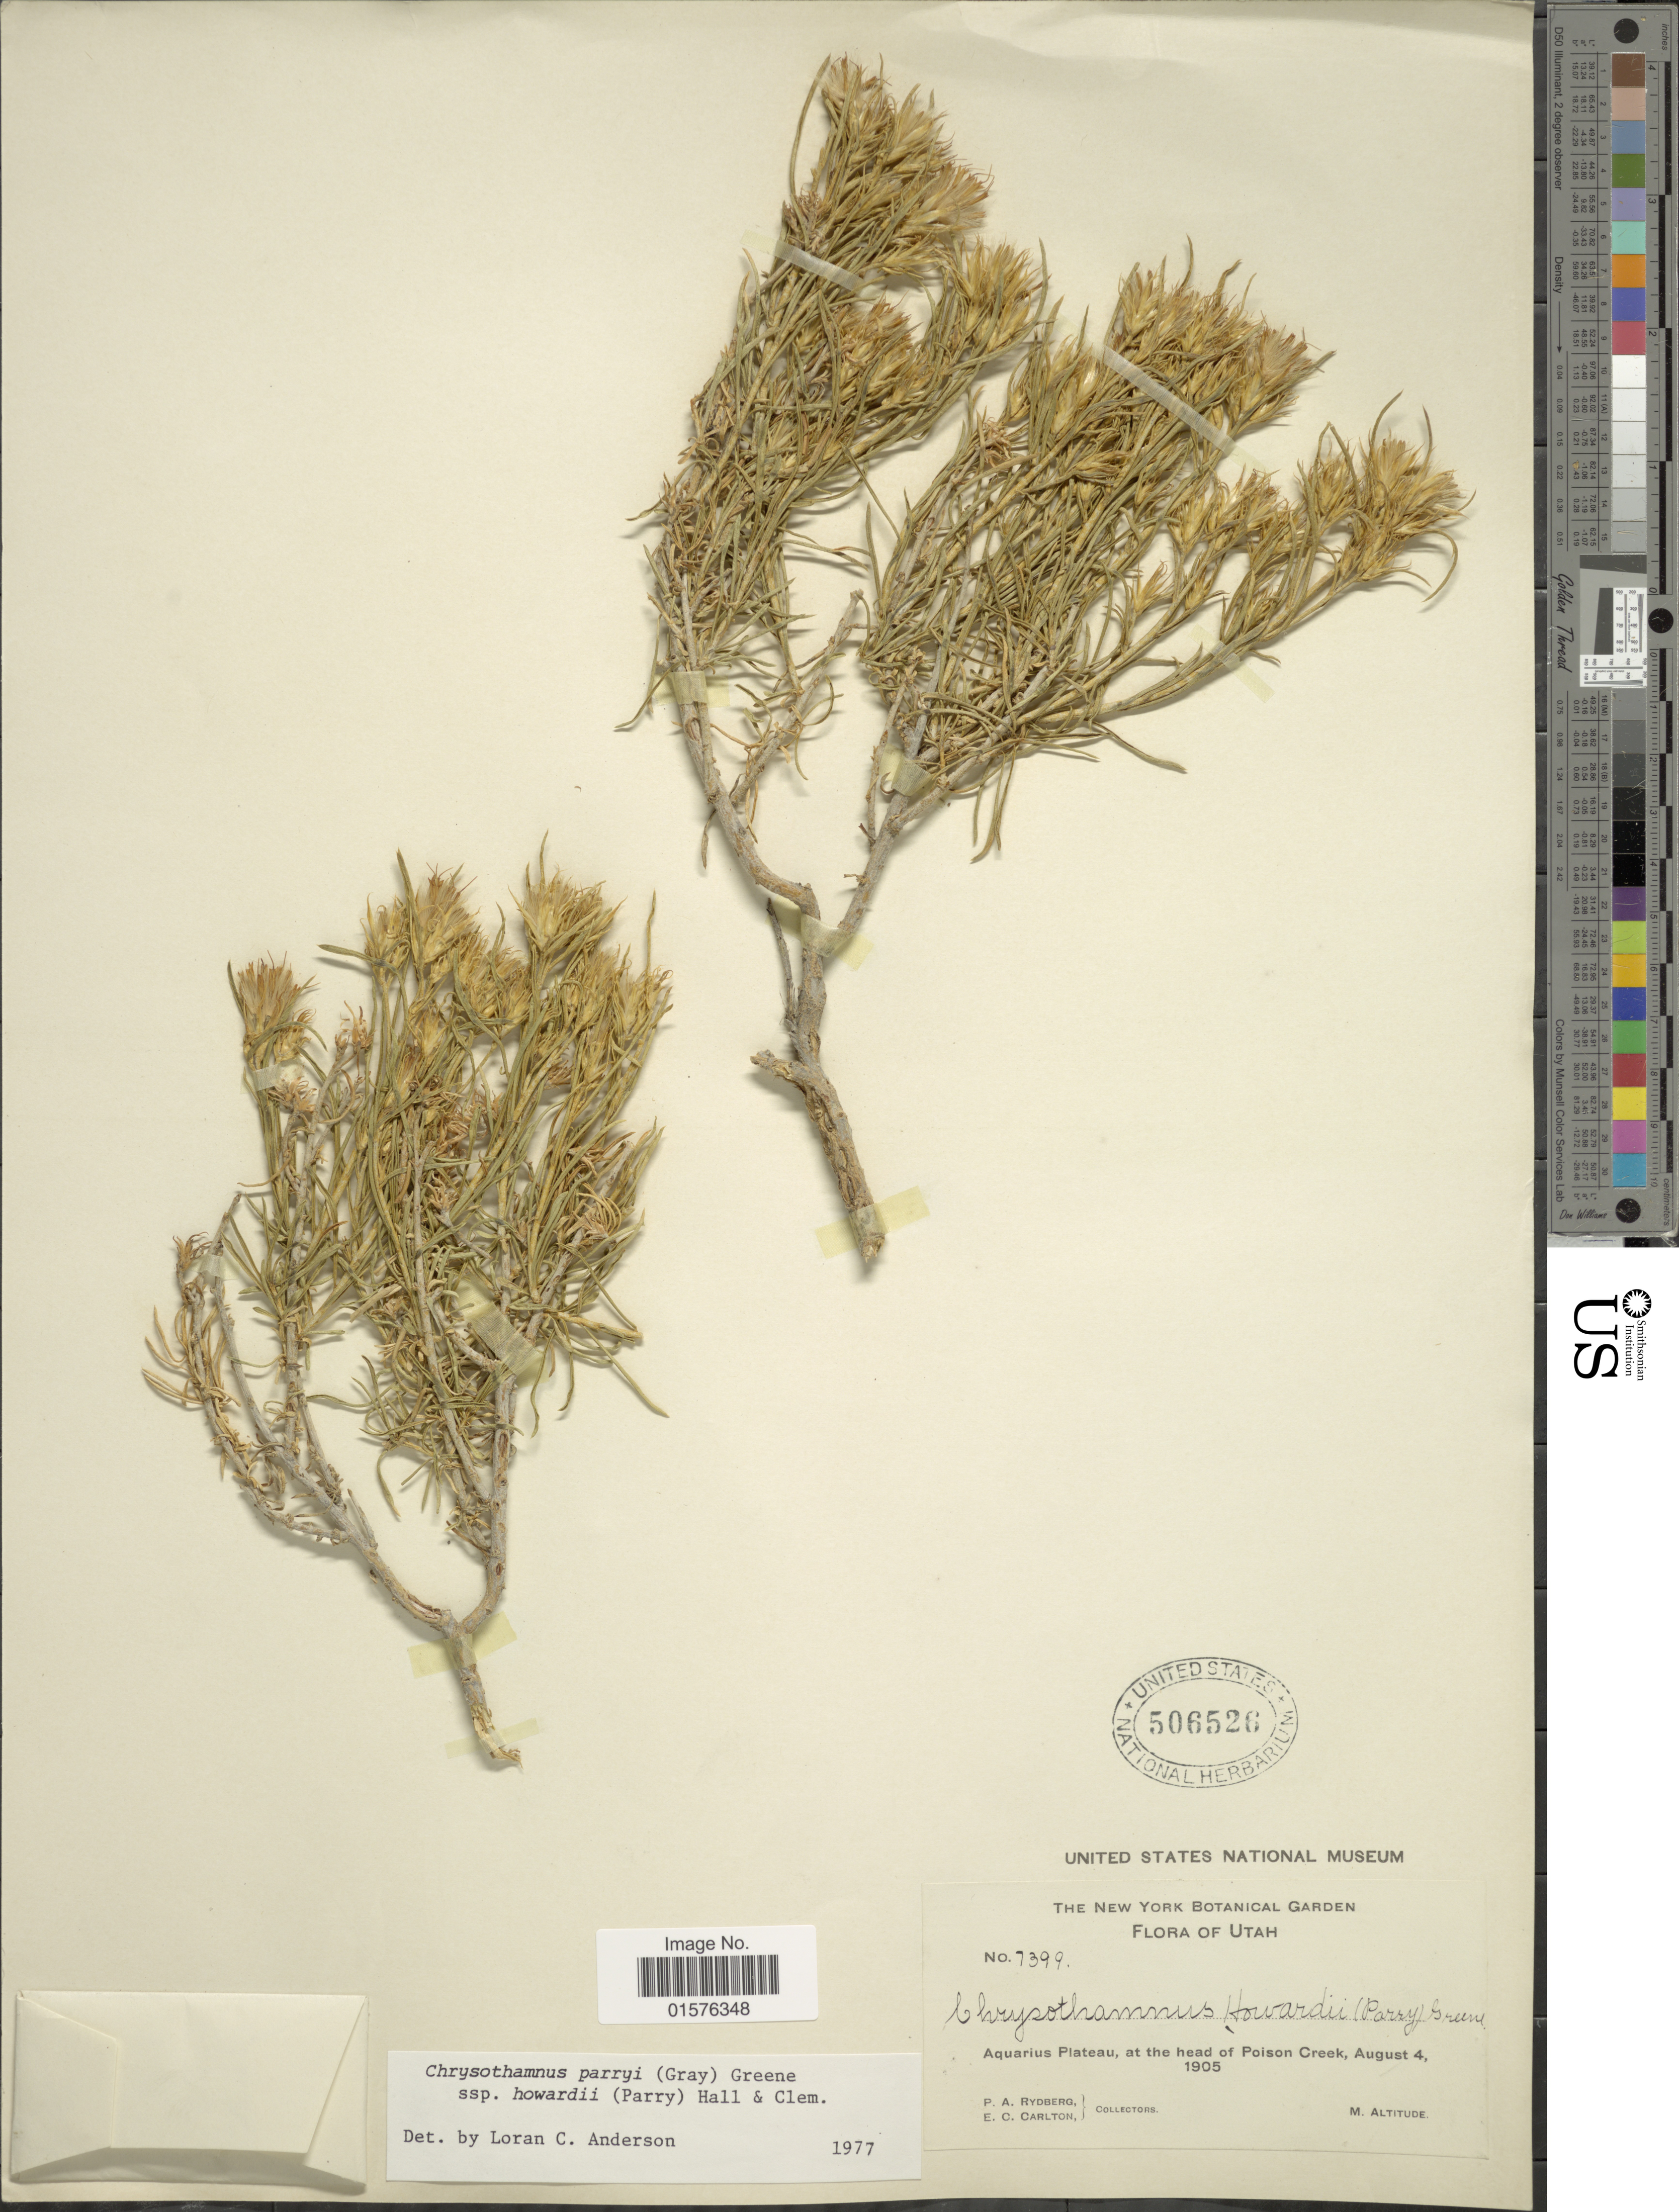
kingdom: Plantae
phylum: Tracheophyta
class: Magnoliopsida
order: Asterales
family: Asteraceae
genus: Ericameria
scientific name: Ericameria parryi var. howardii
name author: (A. Gray) G.L. Nesom & G.I. Baird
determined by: Urbatsch, Lowell E., Curator (LSU), Louisiana State University (UNITED STATES)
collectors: P. A. Rydberg & E. Carlton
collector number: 7399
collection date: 1905-08-04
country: United States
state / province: Utah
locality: Aquarius Plateau, at the head of Poison Creek.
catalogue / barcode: US 506526